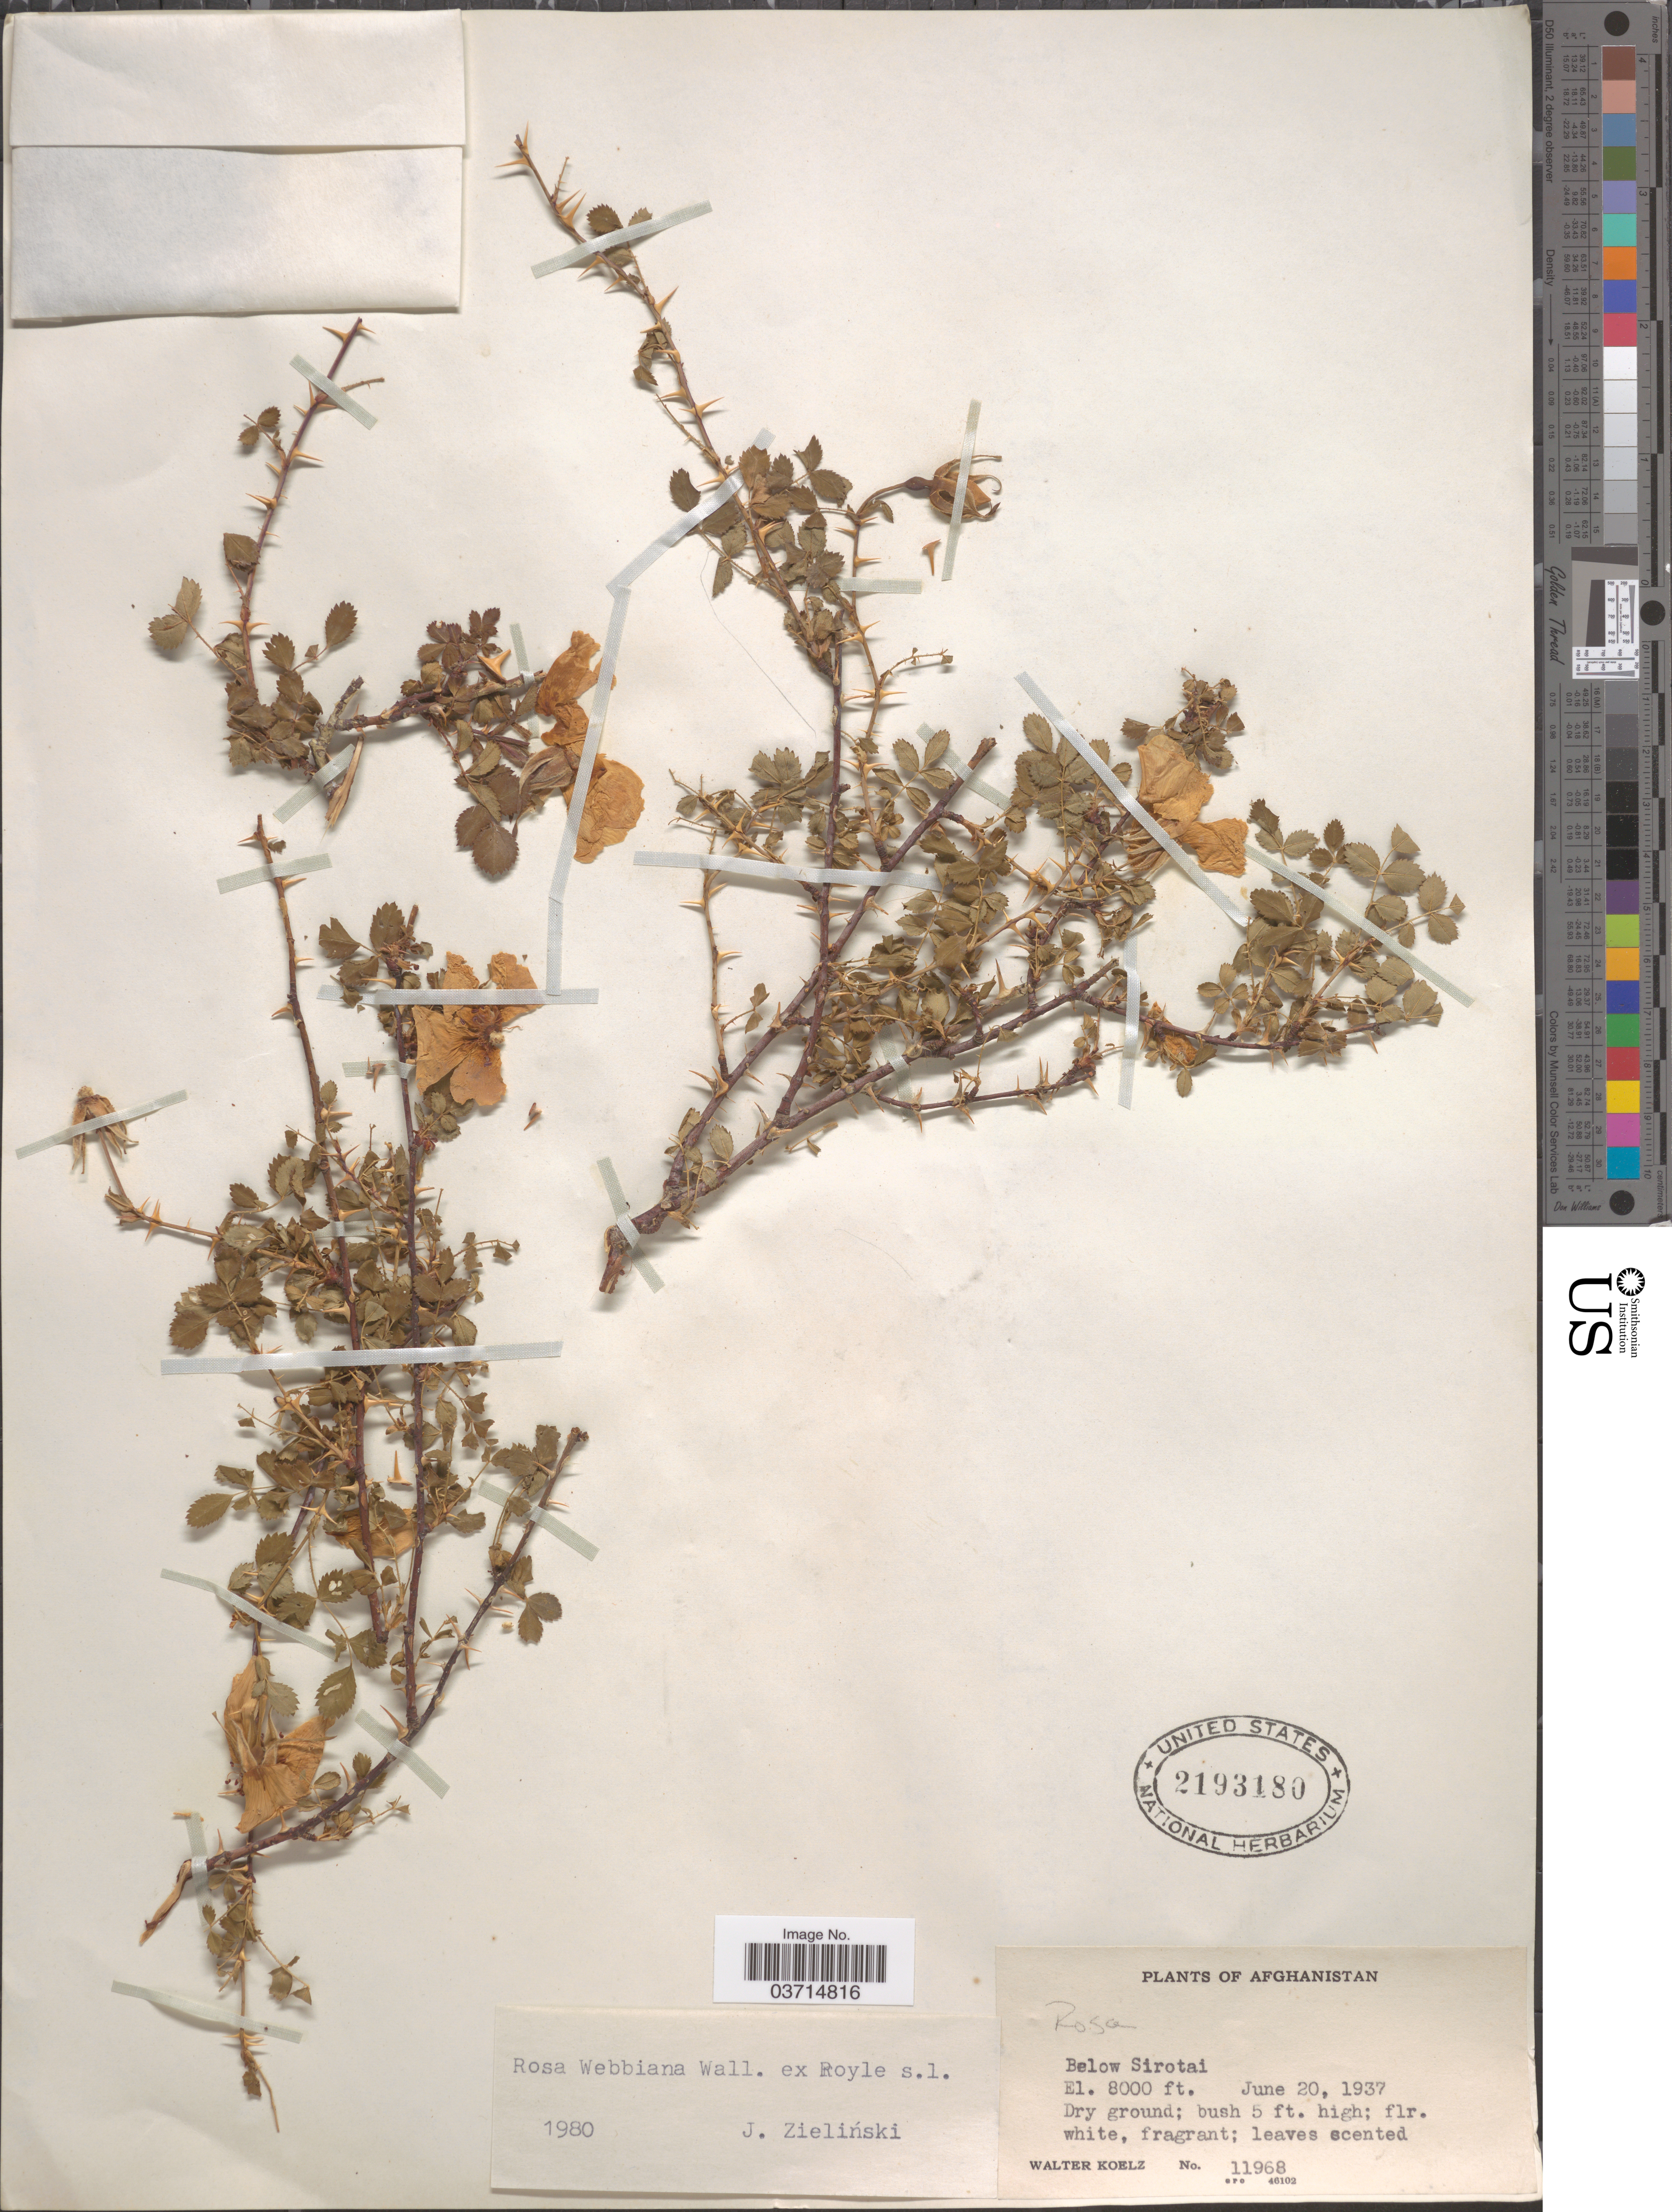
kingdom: Plantae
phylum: Tracheophyta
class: Magnoliopsida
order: Rosales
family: Rosaceae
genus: Rosa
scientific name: Rosa webbiana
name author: Wall. ex Royle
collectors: W. N. Koelz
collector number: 11968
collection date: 1937-06-20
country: Afghanistan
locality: Below Sirotai.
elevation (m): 2438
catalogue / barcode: US 2193180